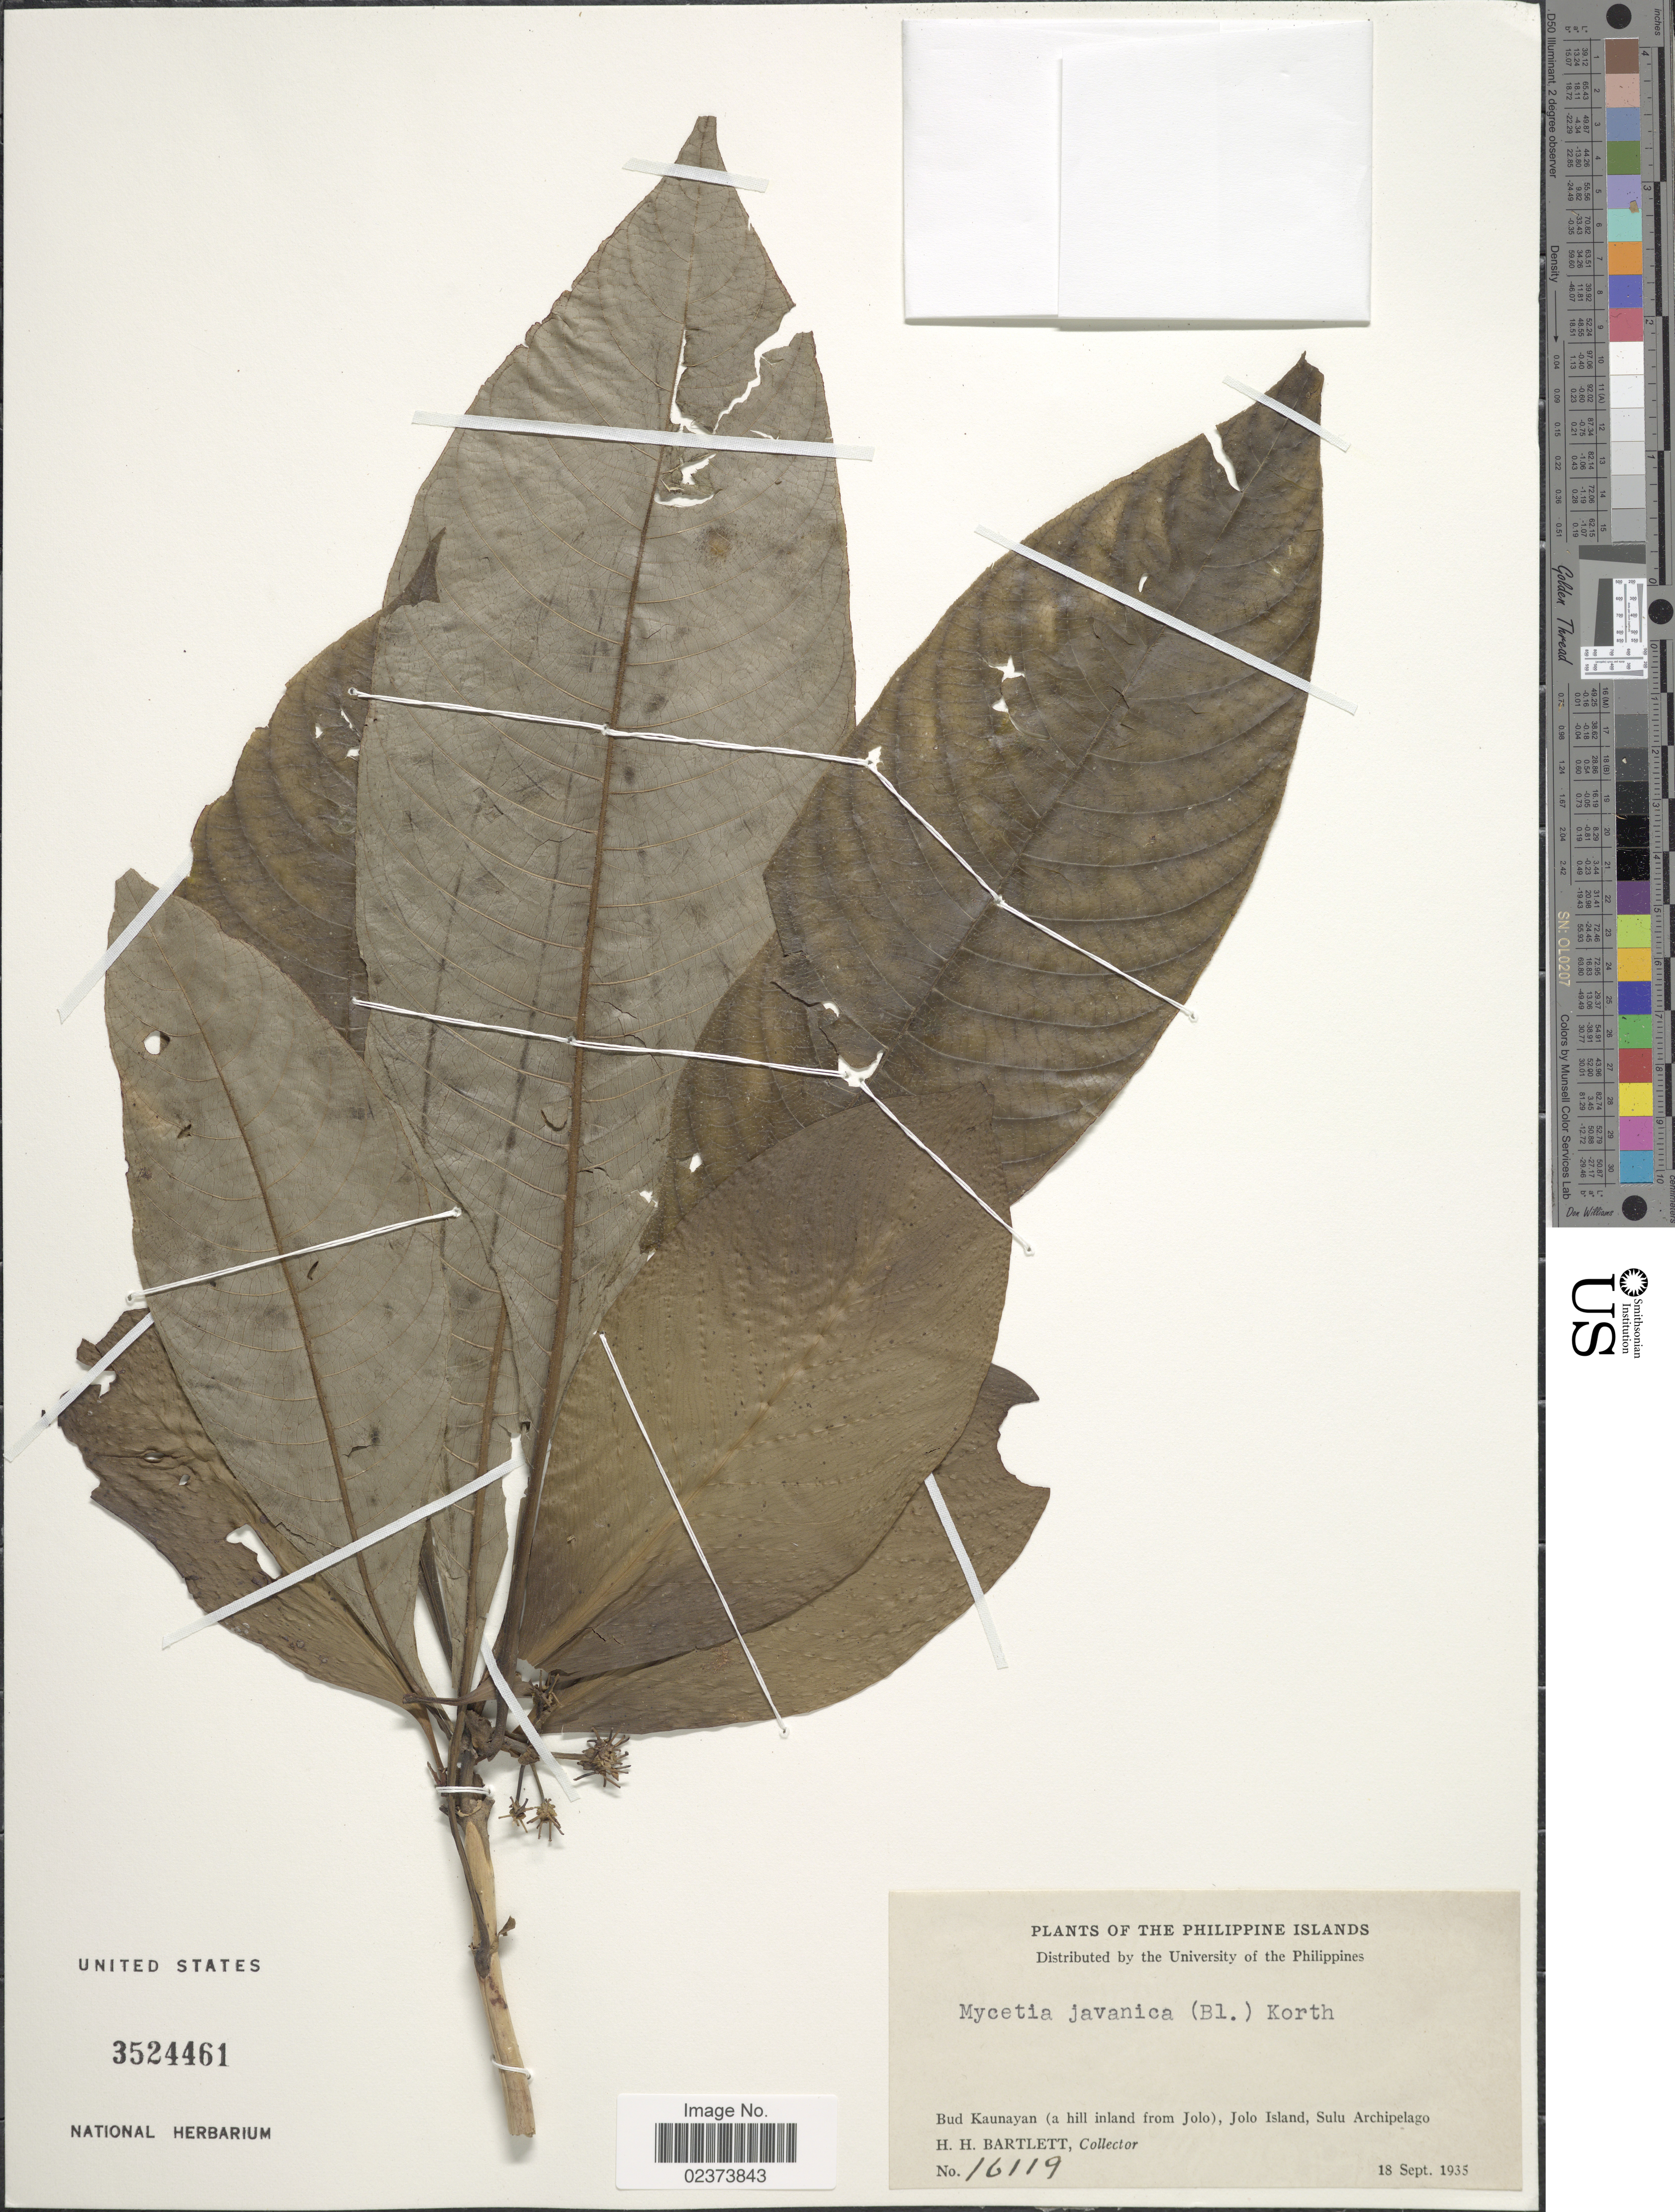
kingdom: Plantae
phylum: Tracheophyta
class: Magnoliopsida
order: Gentianales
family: Rubiaceae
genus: Mycetia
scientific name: Mycetia javanica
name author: (Blume) Reinw. ex Korth.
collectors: H. H. Bartlett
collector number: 16119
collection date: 1935-09-18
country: Philippines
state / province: Muslim Mindanao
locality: Bud Kaunayan (a hill inland from Jolo), Jolo Iland, Sulu Archipelago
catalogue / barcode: US 3524461